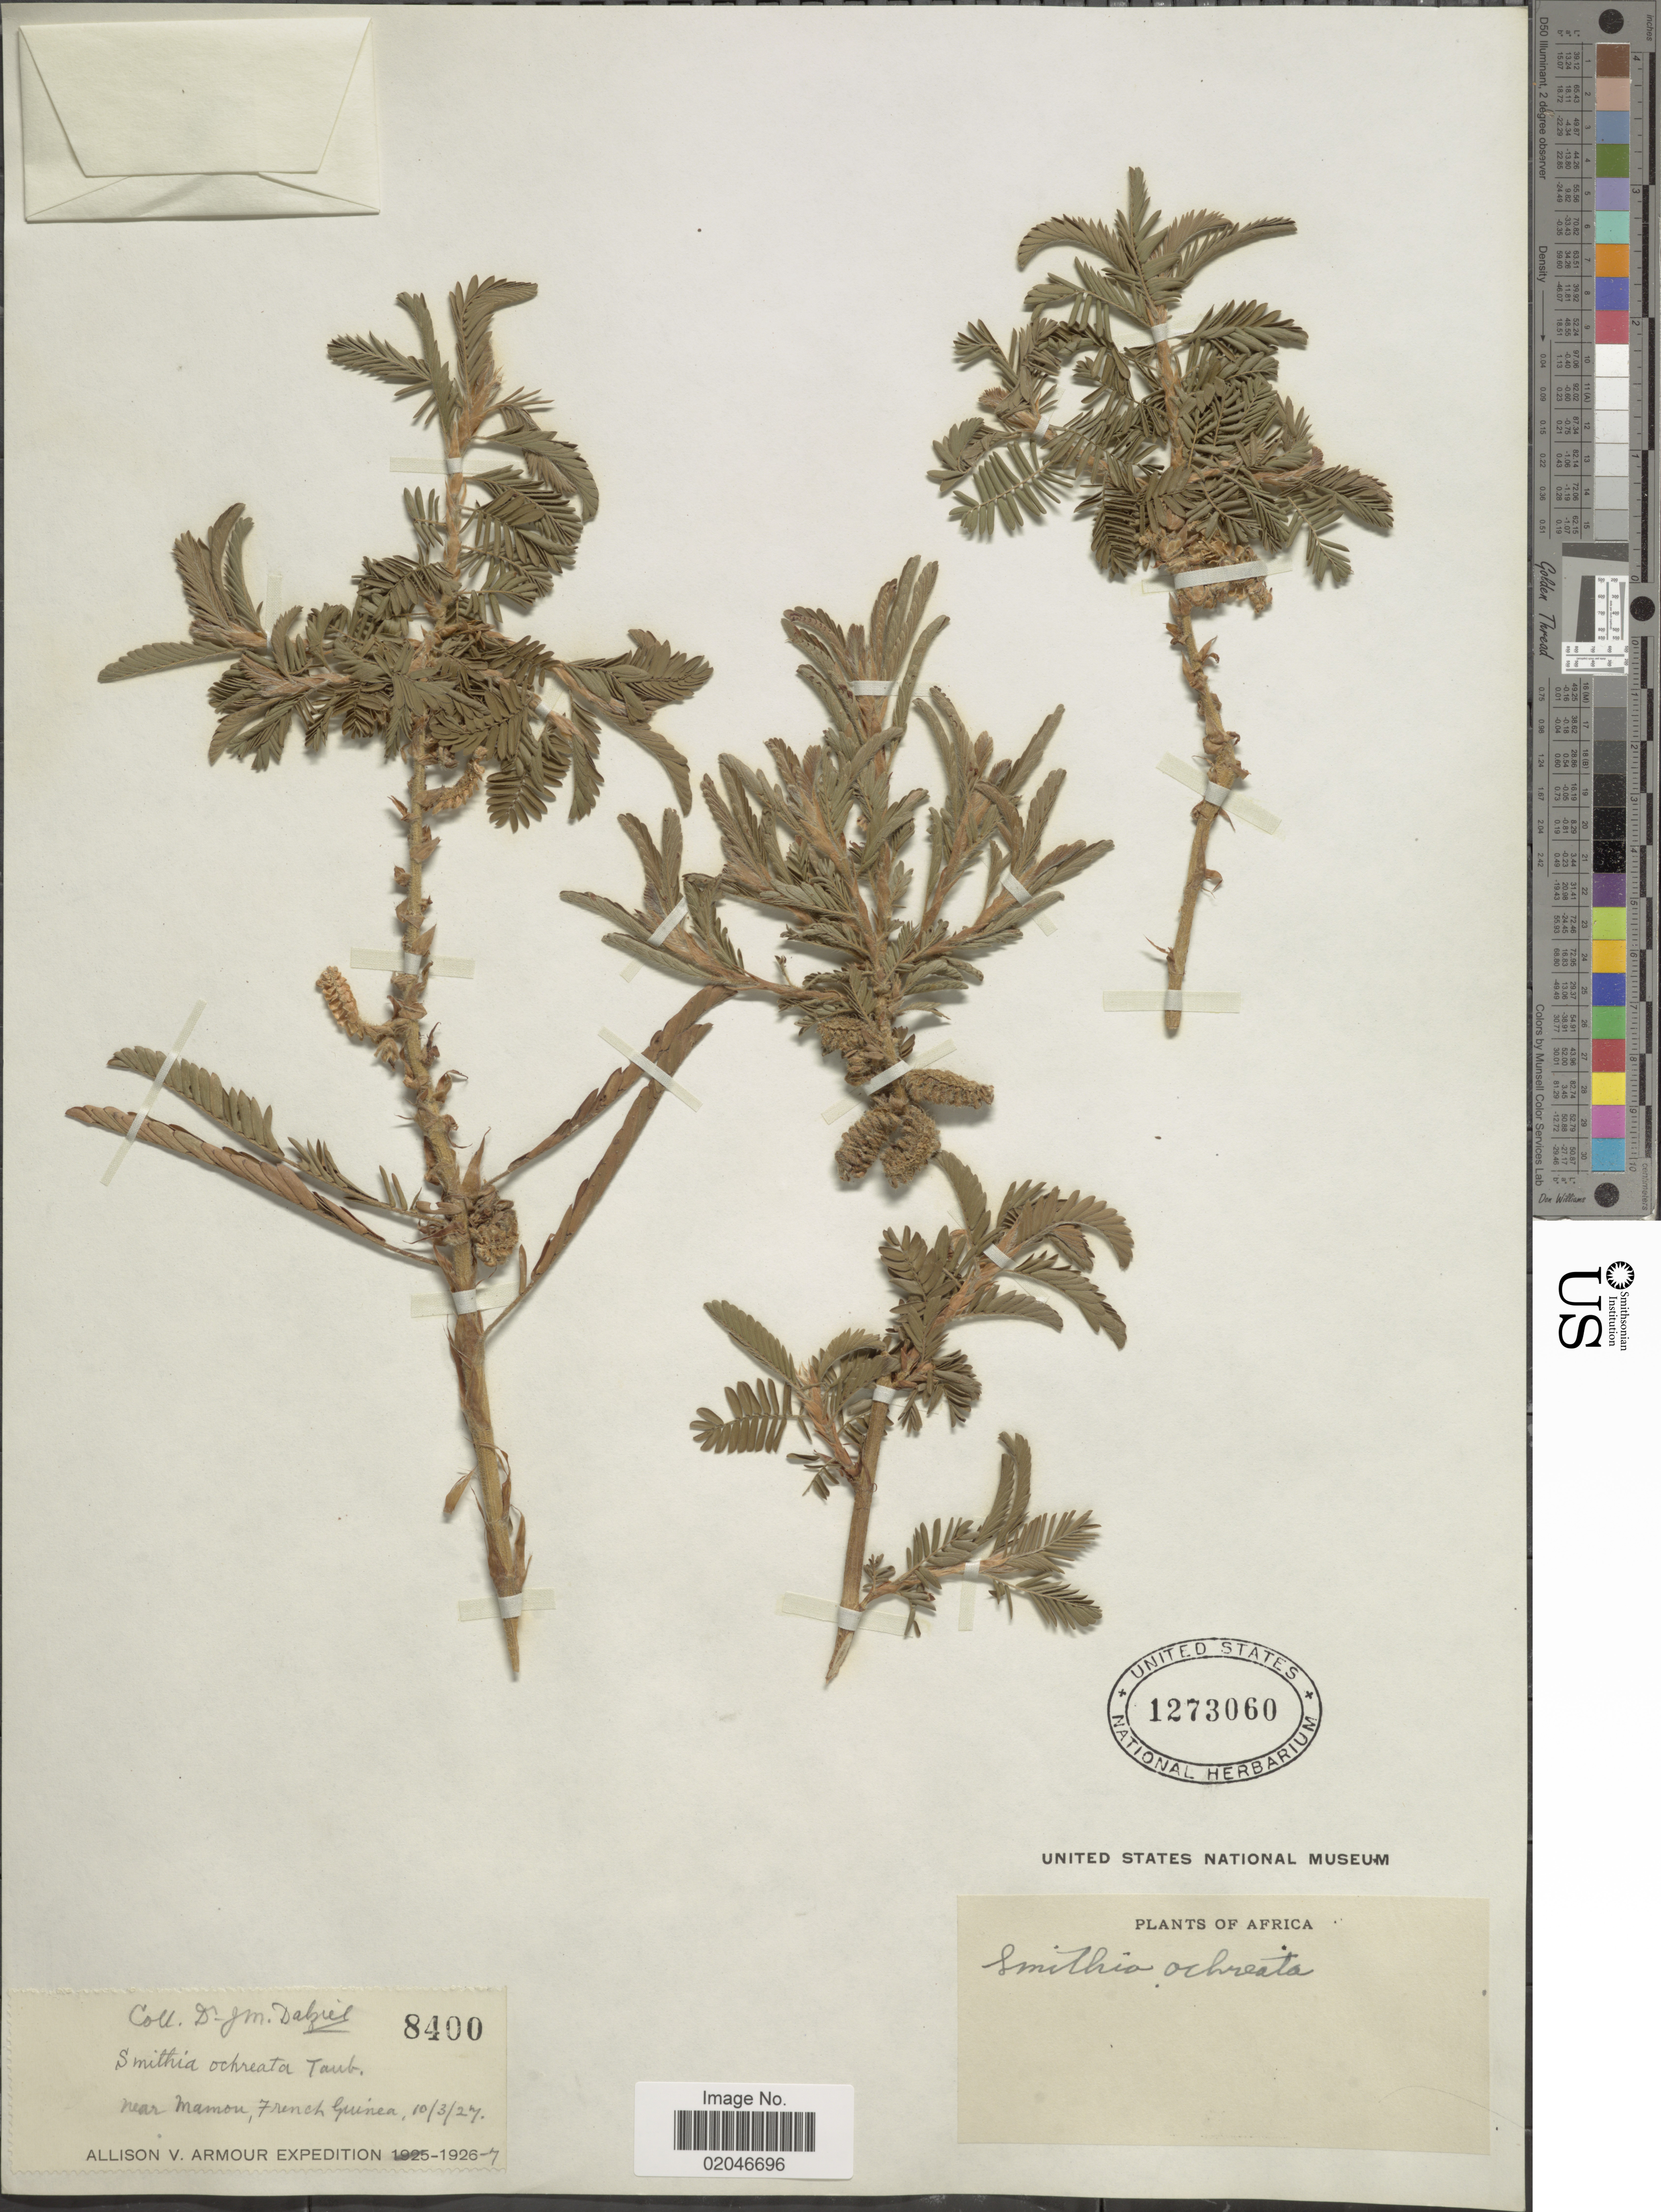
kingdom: Plantae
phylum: Tracheophyta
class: Magnoliopsida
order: Fabales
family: Fabaceae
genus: Kotschya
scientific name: Kotschya ochreata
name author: (Taub.) Dewit & P.A. Duvign.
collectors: J. Dalziel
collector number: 8400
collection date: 1927-03-10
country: Guinea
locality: Near Mamon, French Guinea, Africa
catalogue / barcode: US 1273060